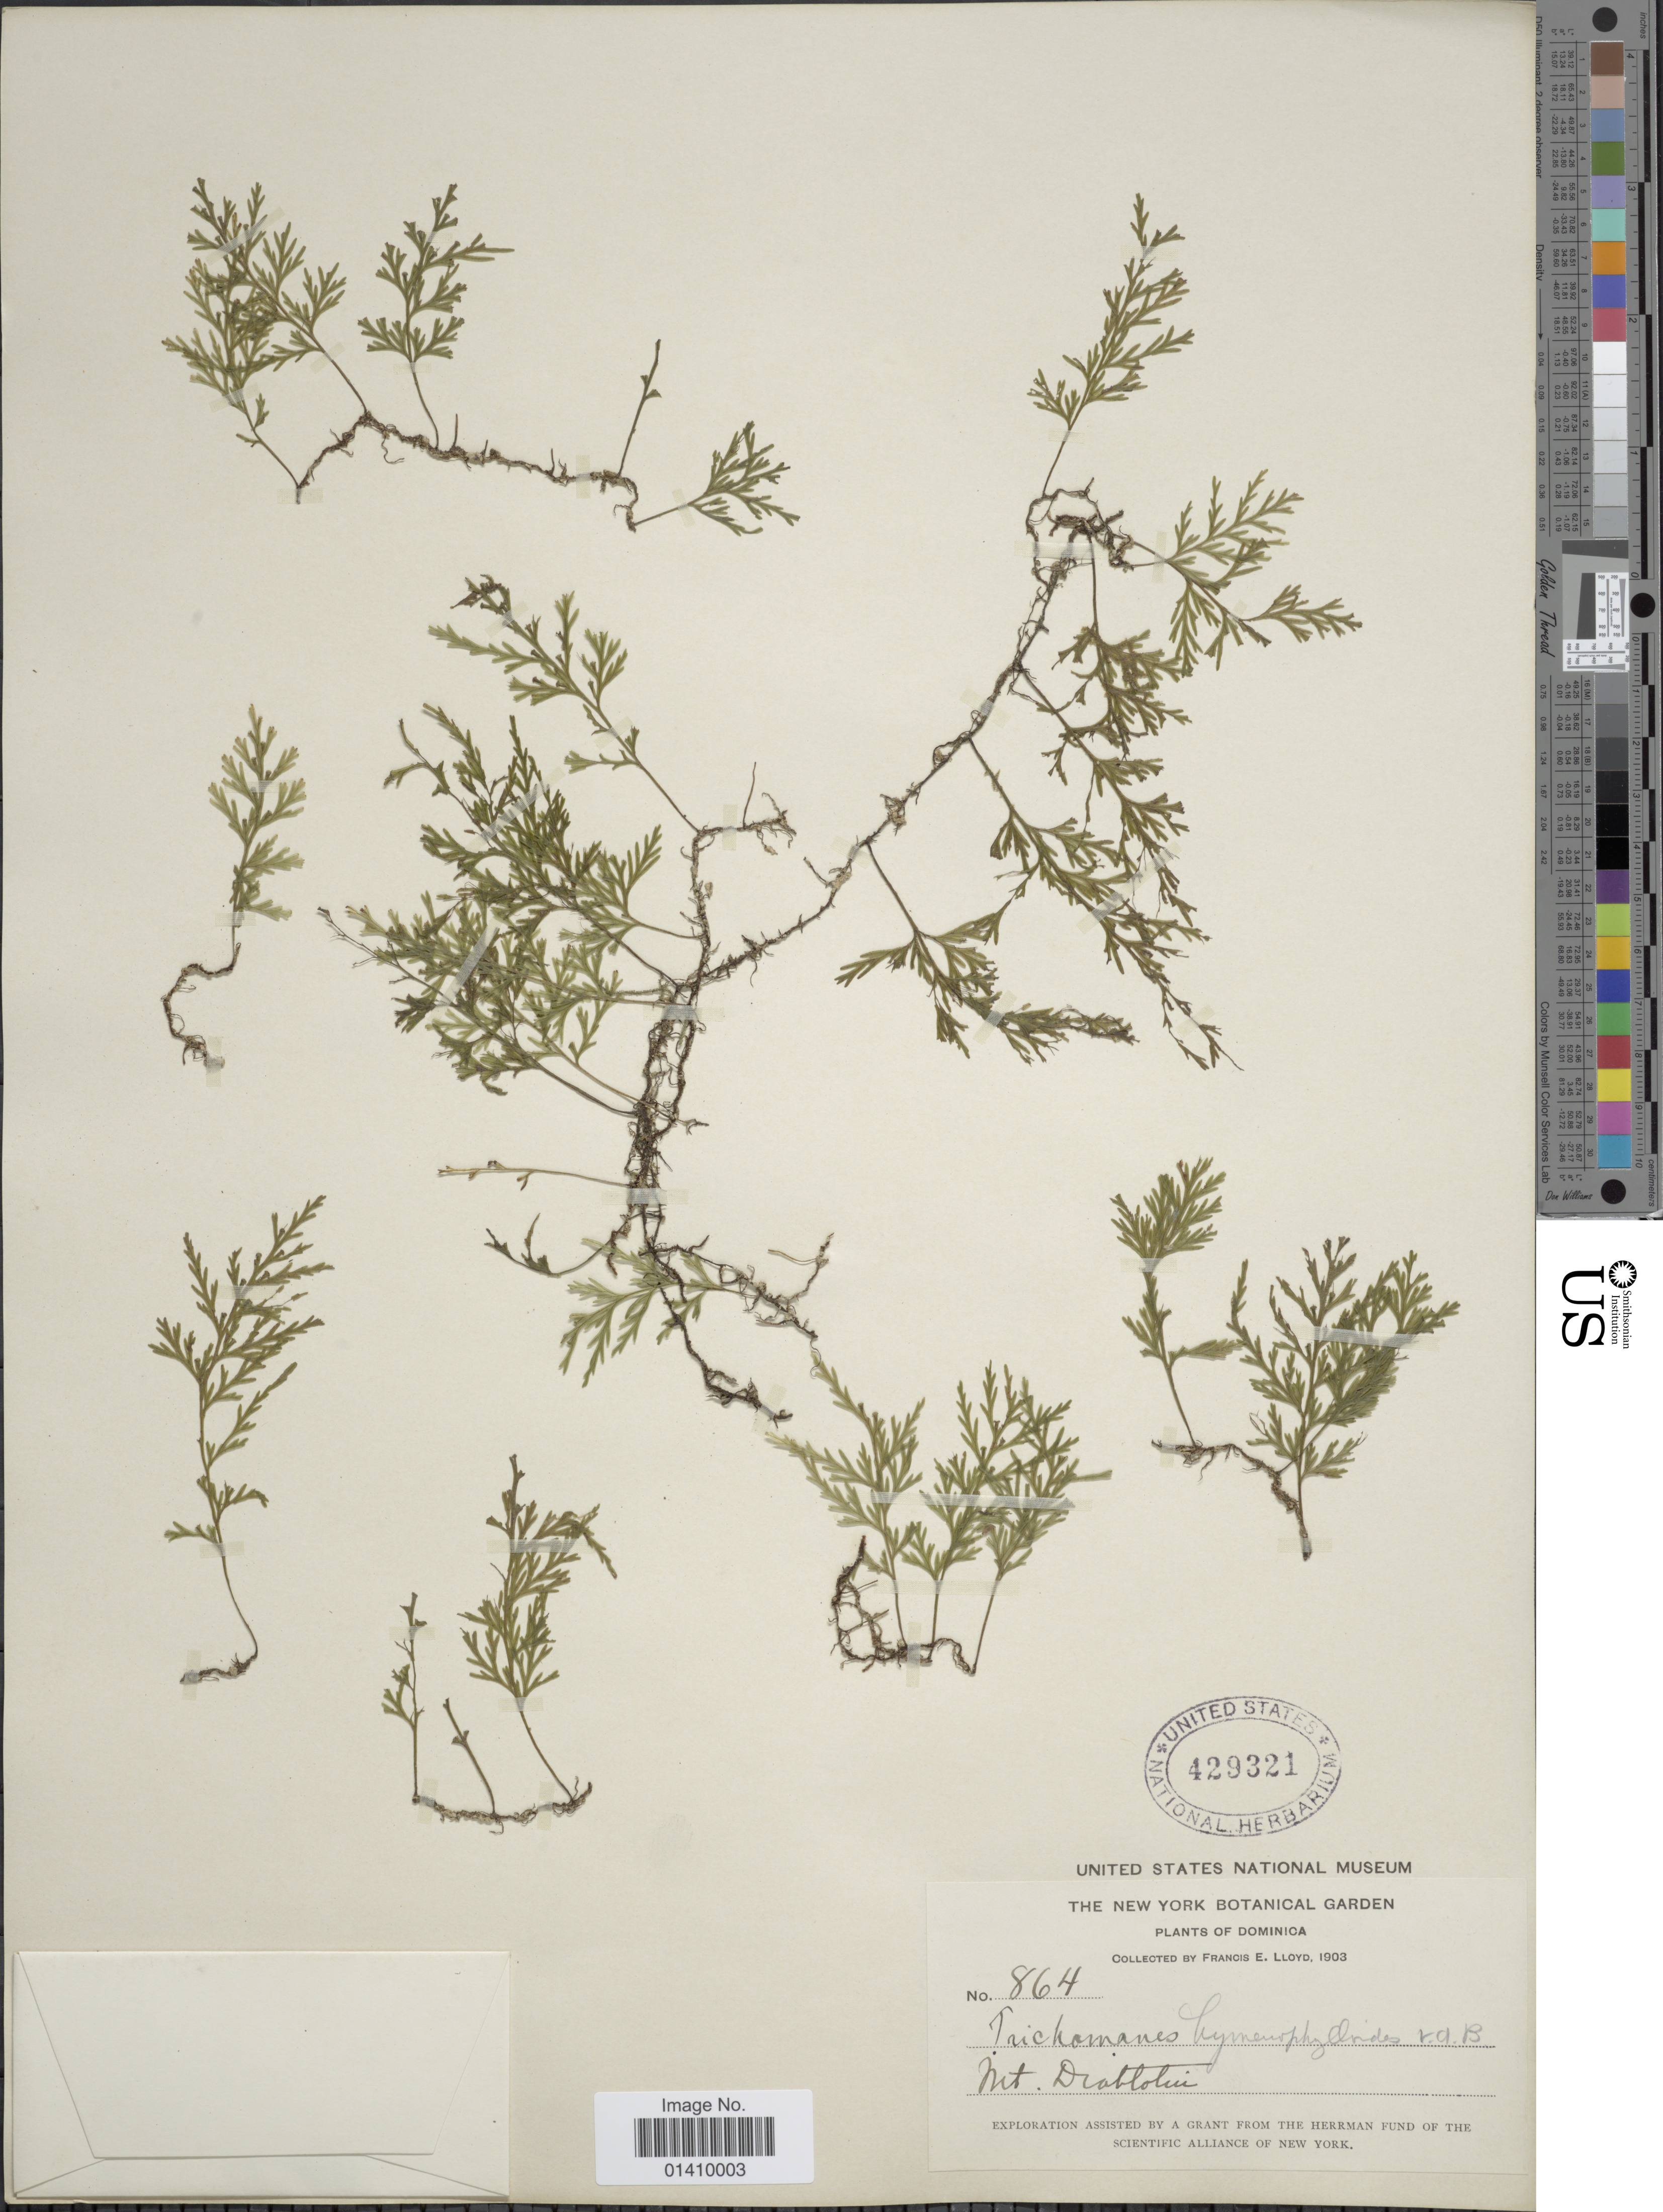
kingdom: Plantae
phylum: Tracheophyta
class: Polypodiopsida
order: Hymenophyllales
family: Hymenophyllaceae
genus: Polyphlebium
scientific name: Polyphlebium hymenophylloides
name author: (Bosch) Ebihara & Dubuisson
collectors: Lloyd, C. E.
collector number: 864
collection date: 1903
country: Dominica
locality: Mt. Diablotin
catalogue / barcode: US 429321